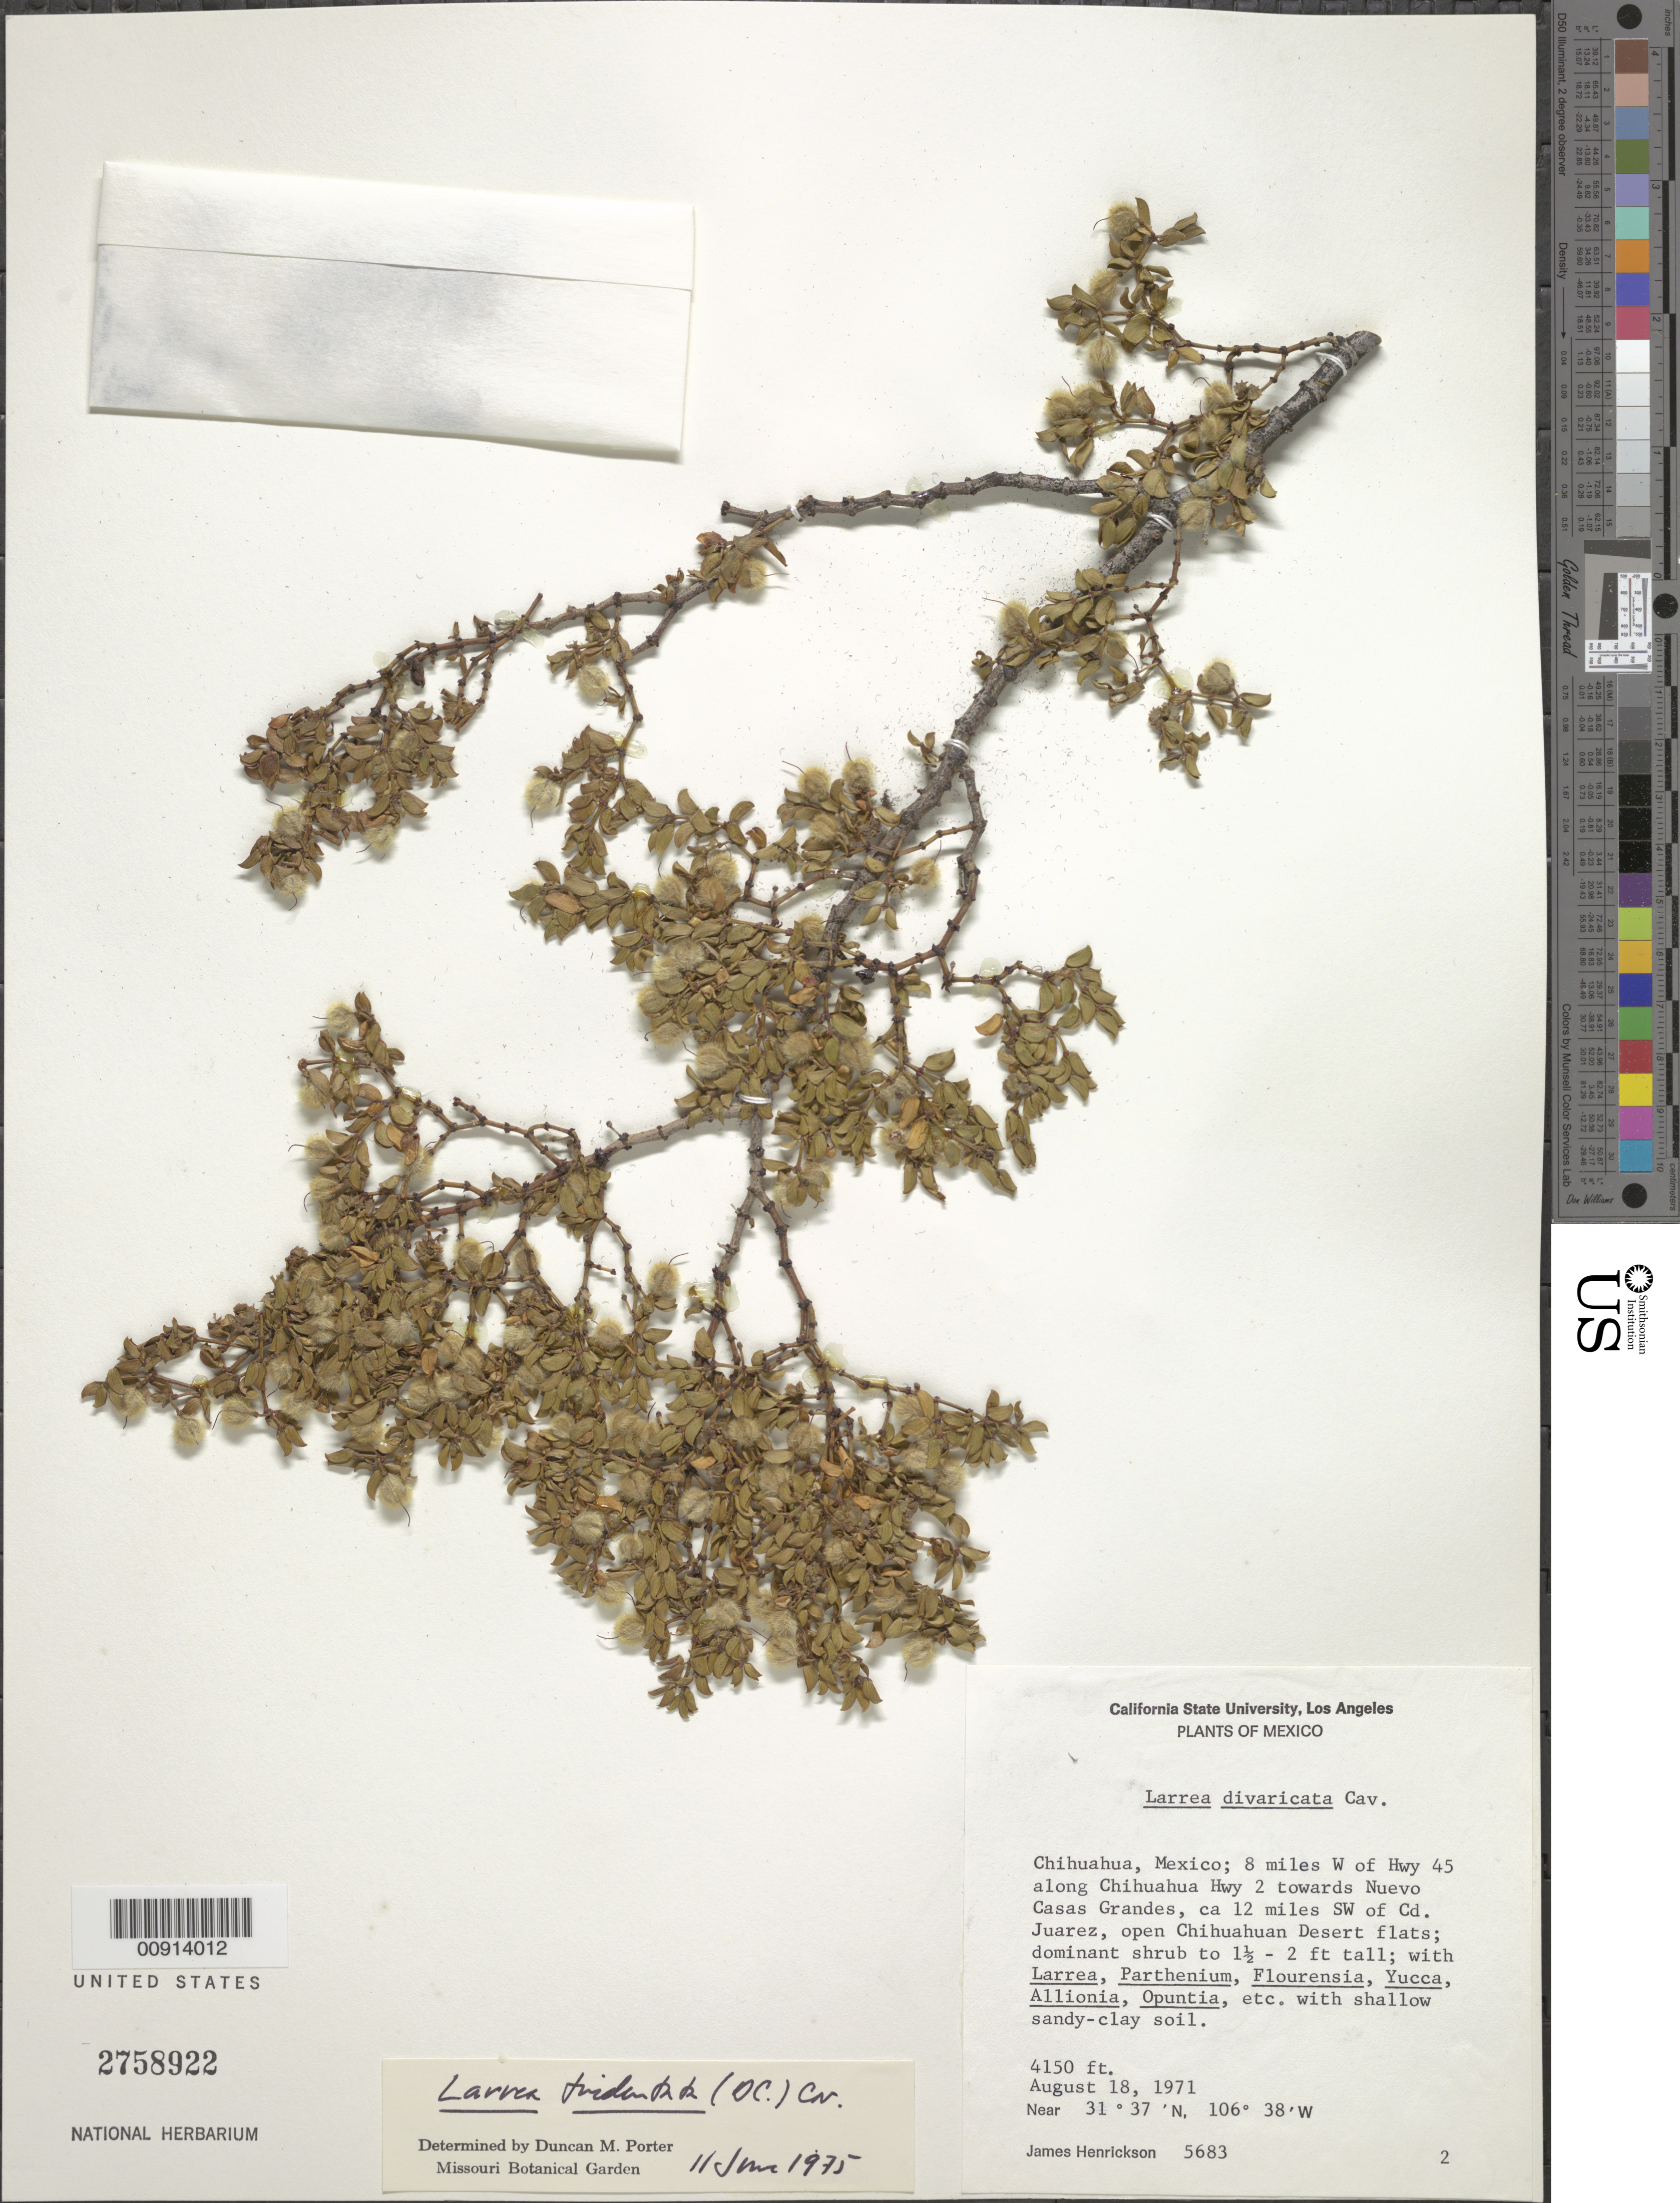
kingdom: Plantae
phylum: Tracheophyta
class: Magnoliopsida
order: Zygophyllales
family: Zygophyllaceae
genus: Larrea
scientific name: Larrea tridentata var. tridentata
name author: (Sessé & Moc. ex DC.) Coville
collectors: J. Henrickson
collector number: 5683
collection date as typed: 18 Aug 1971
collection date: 1971-08-18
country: Mexico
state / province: Chihuahua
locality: Chihuahua: 8 miles W of Hwy 45 along Chihuahua Hwy 2 towards Nuevo Casas Grandes, ca. 12 miles SW of Cd. Juárez.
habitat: Open Chihuahuan Desert flats; dominant shrub with Larrea, Parthenium, Flourensia, Yucca, Allionia, Opuntia, etc. with shallow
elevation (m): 1265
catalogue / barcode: US 2758922